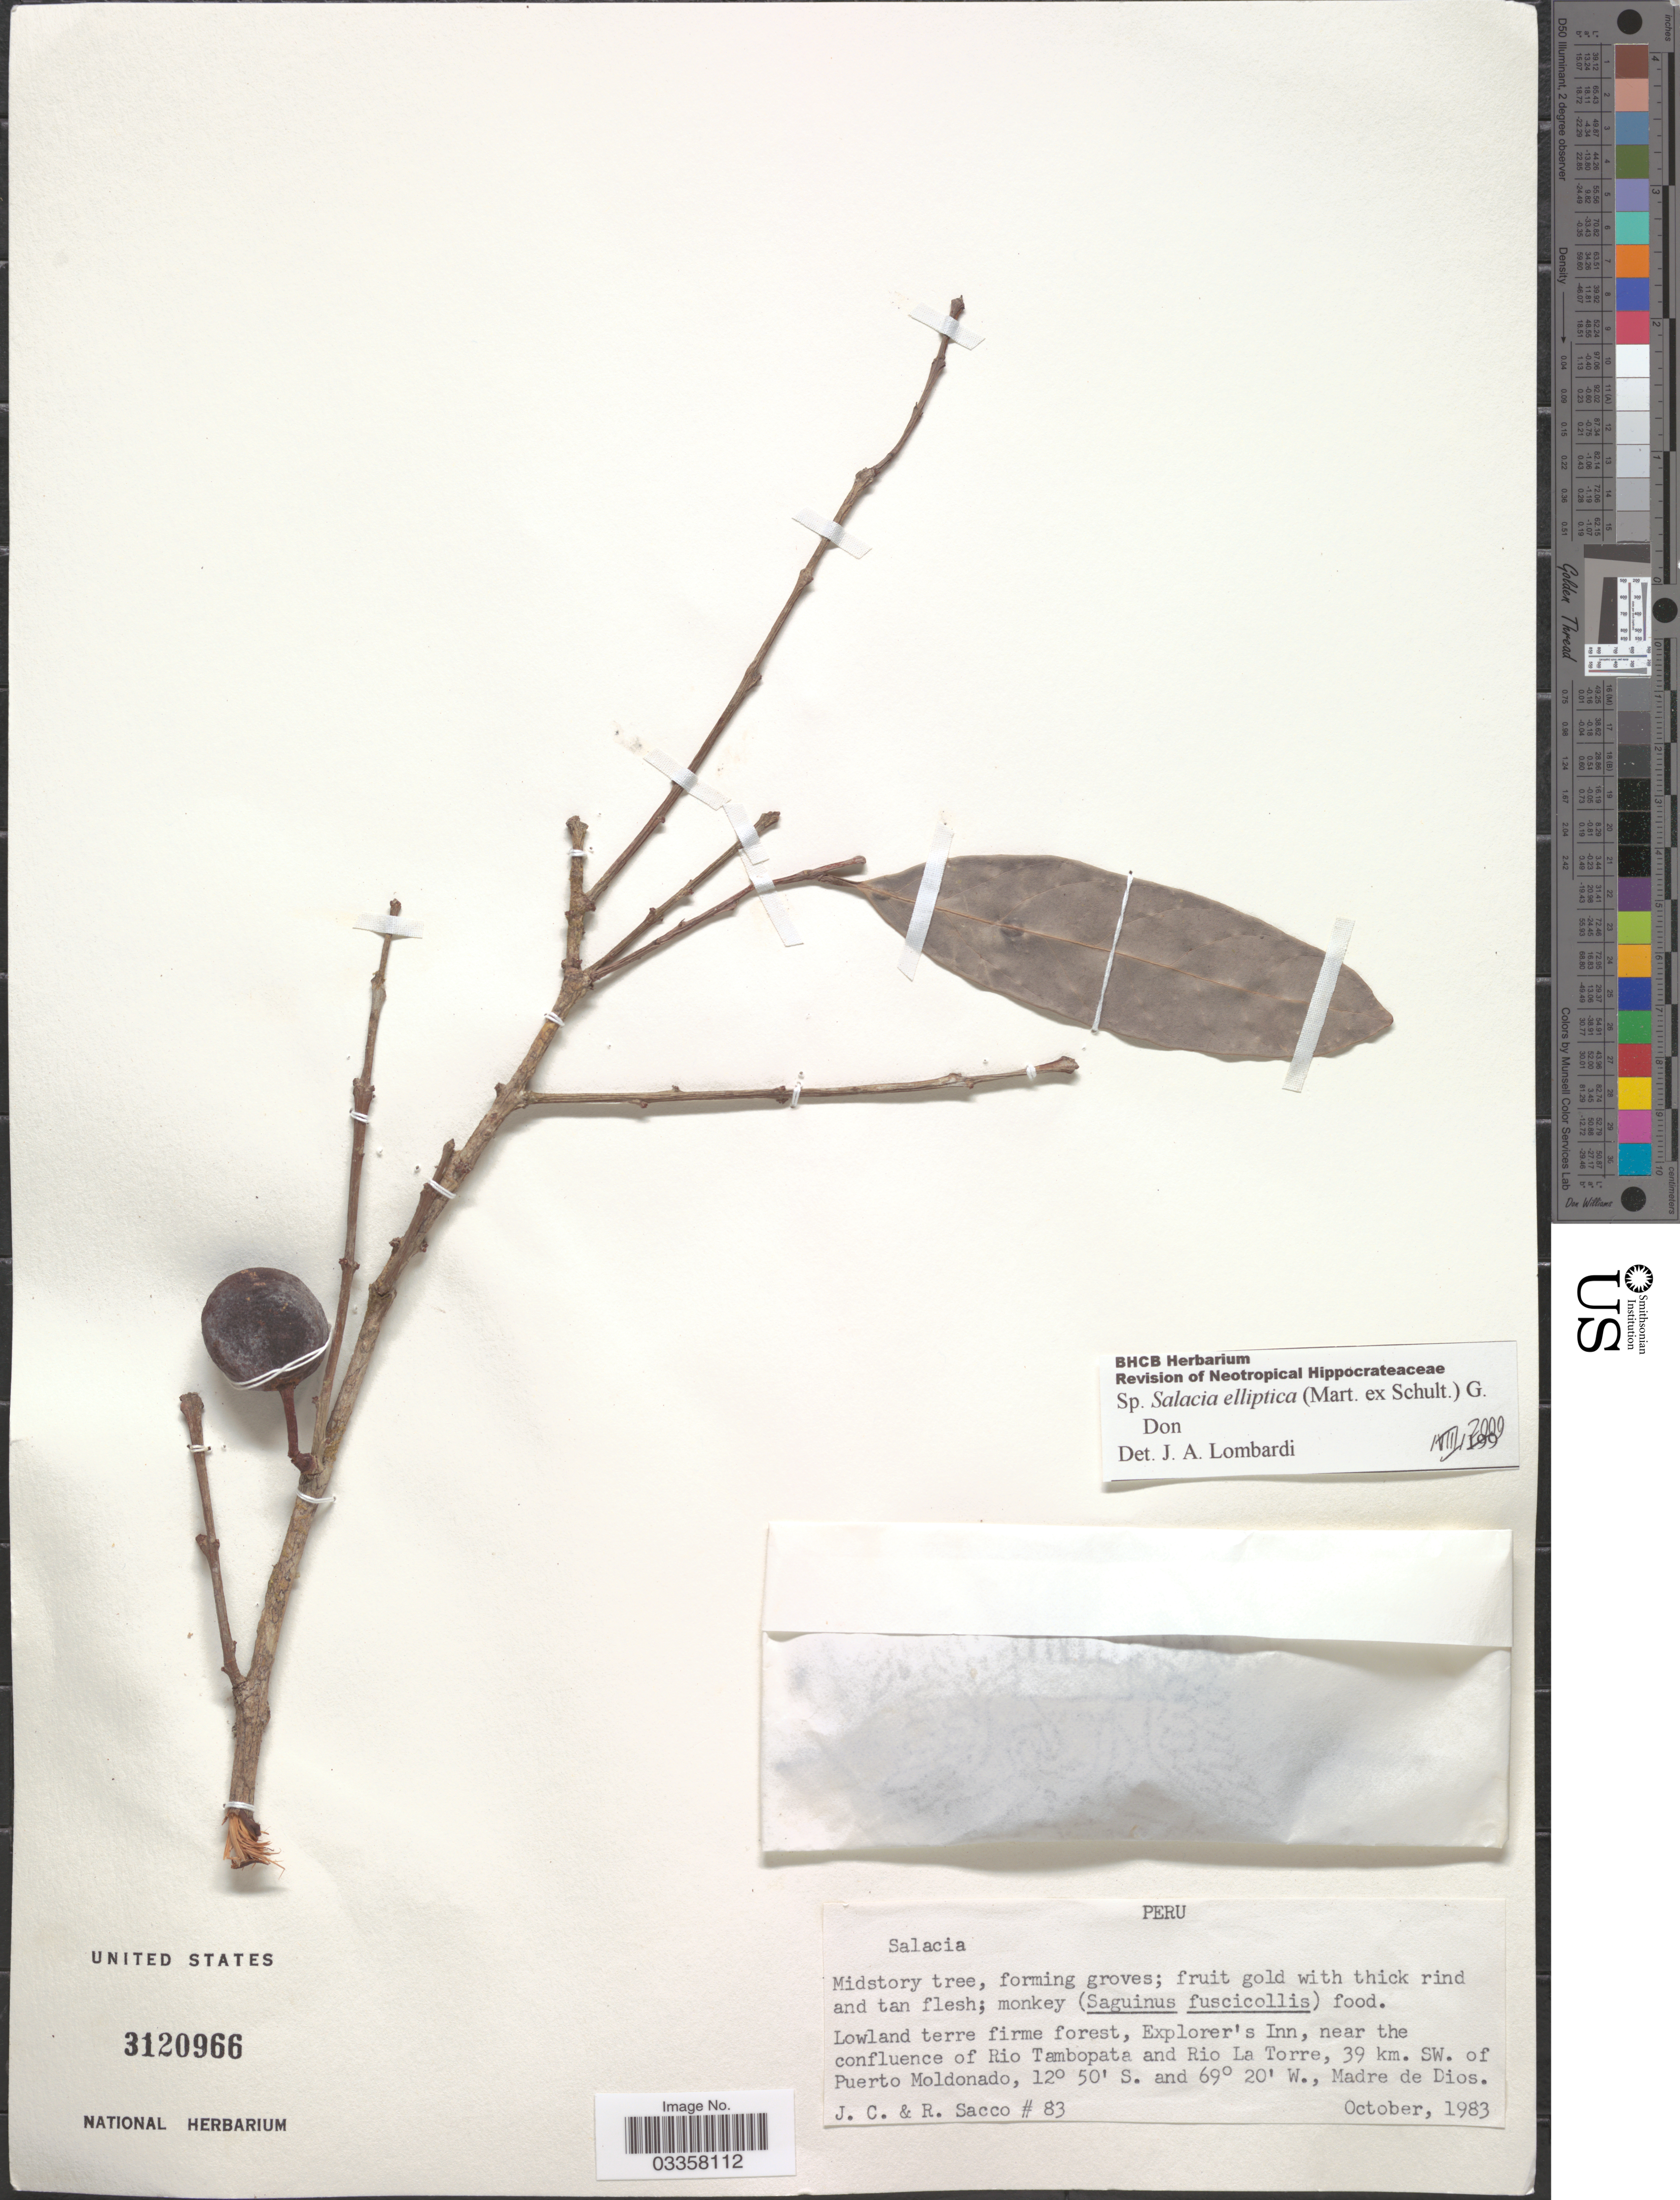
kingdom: Plantae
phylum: Tracheophyta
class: Magnoliopsida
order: Celastrales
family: Celastraceae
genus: Salacia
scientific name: Salacia elliptica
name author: (Mart. ex Schult.) G. Don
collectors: J. C. Sacco & R. Sacco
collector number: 83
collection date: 1983-10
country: Peru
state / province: Madre de Dios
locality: Explorer's Inn, near the confluence of Rio Tambopata and Rio La Torre, 39 km. SW. of Puerto Moldonado.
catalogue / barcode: US 3120966